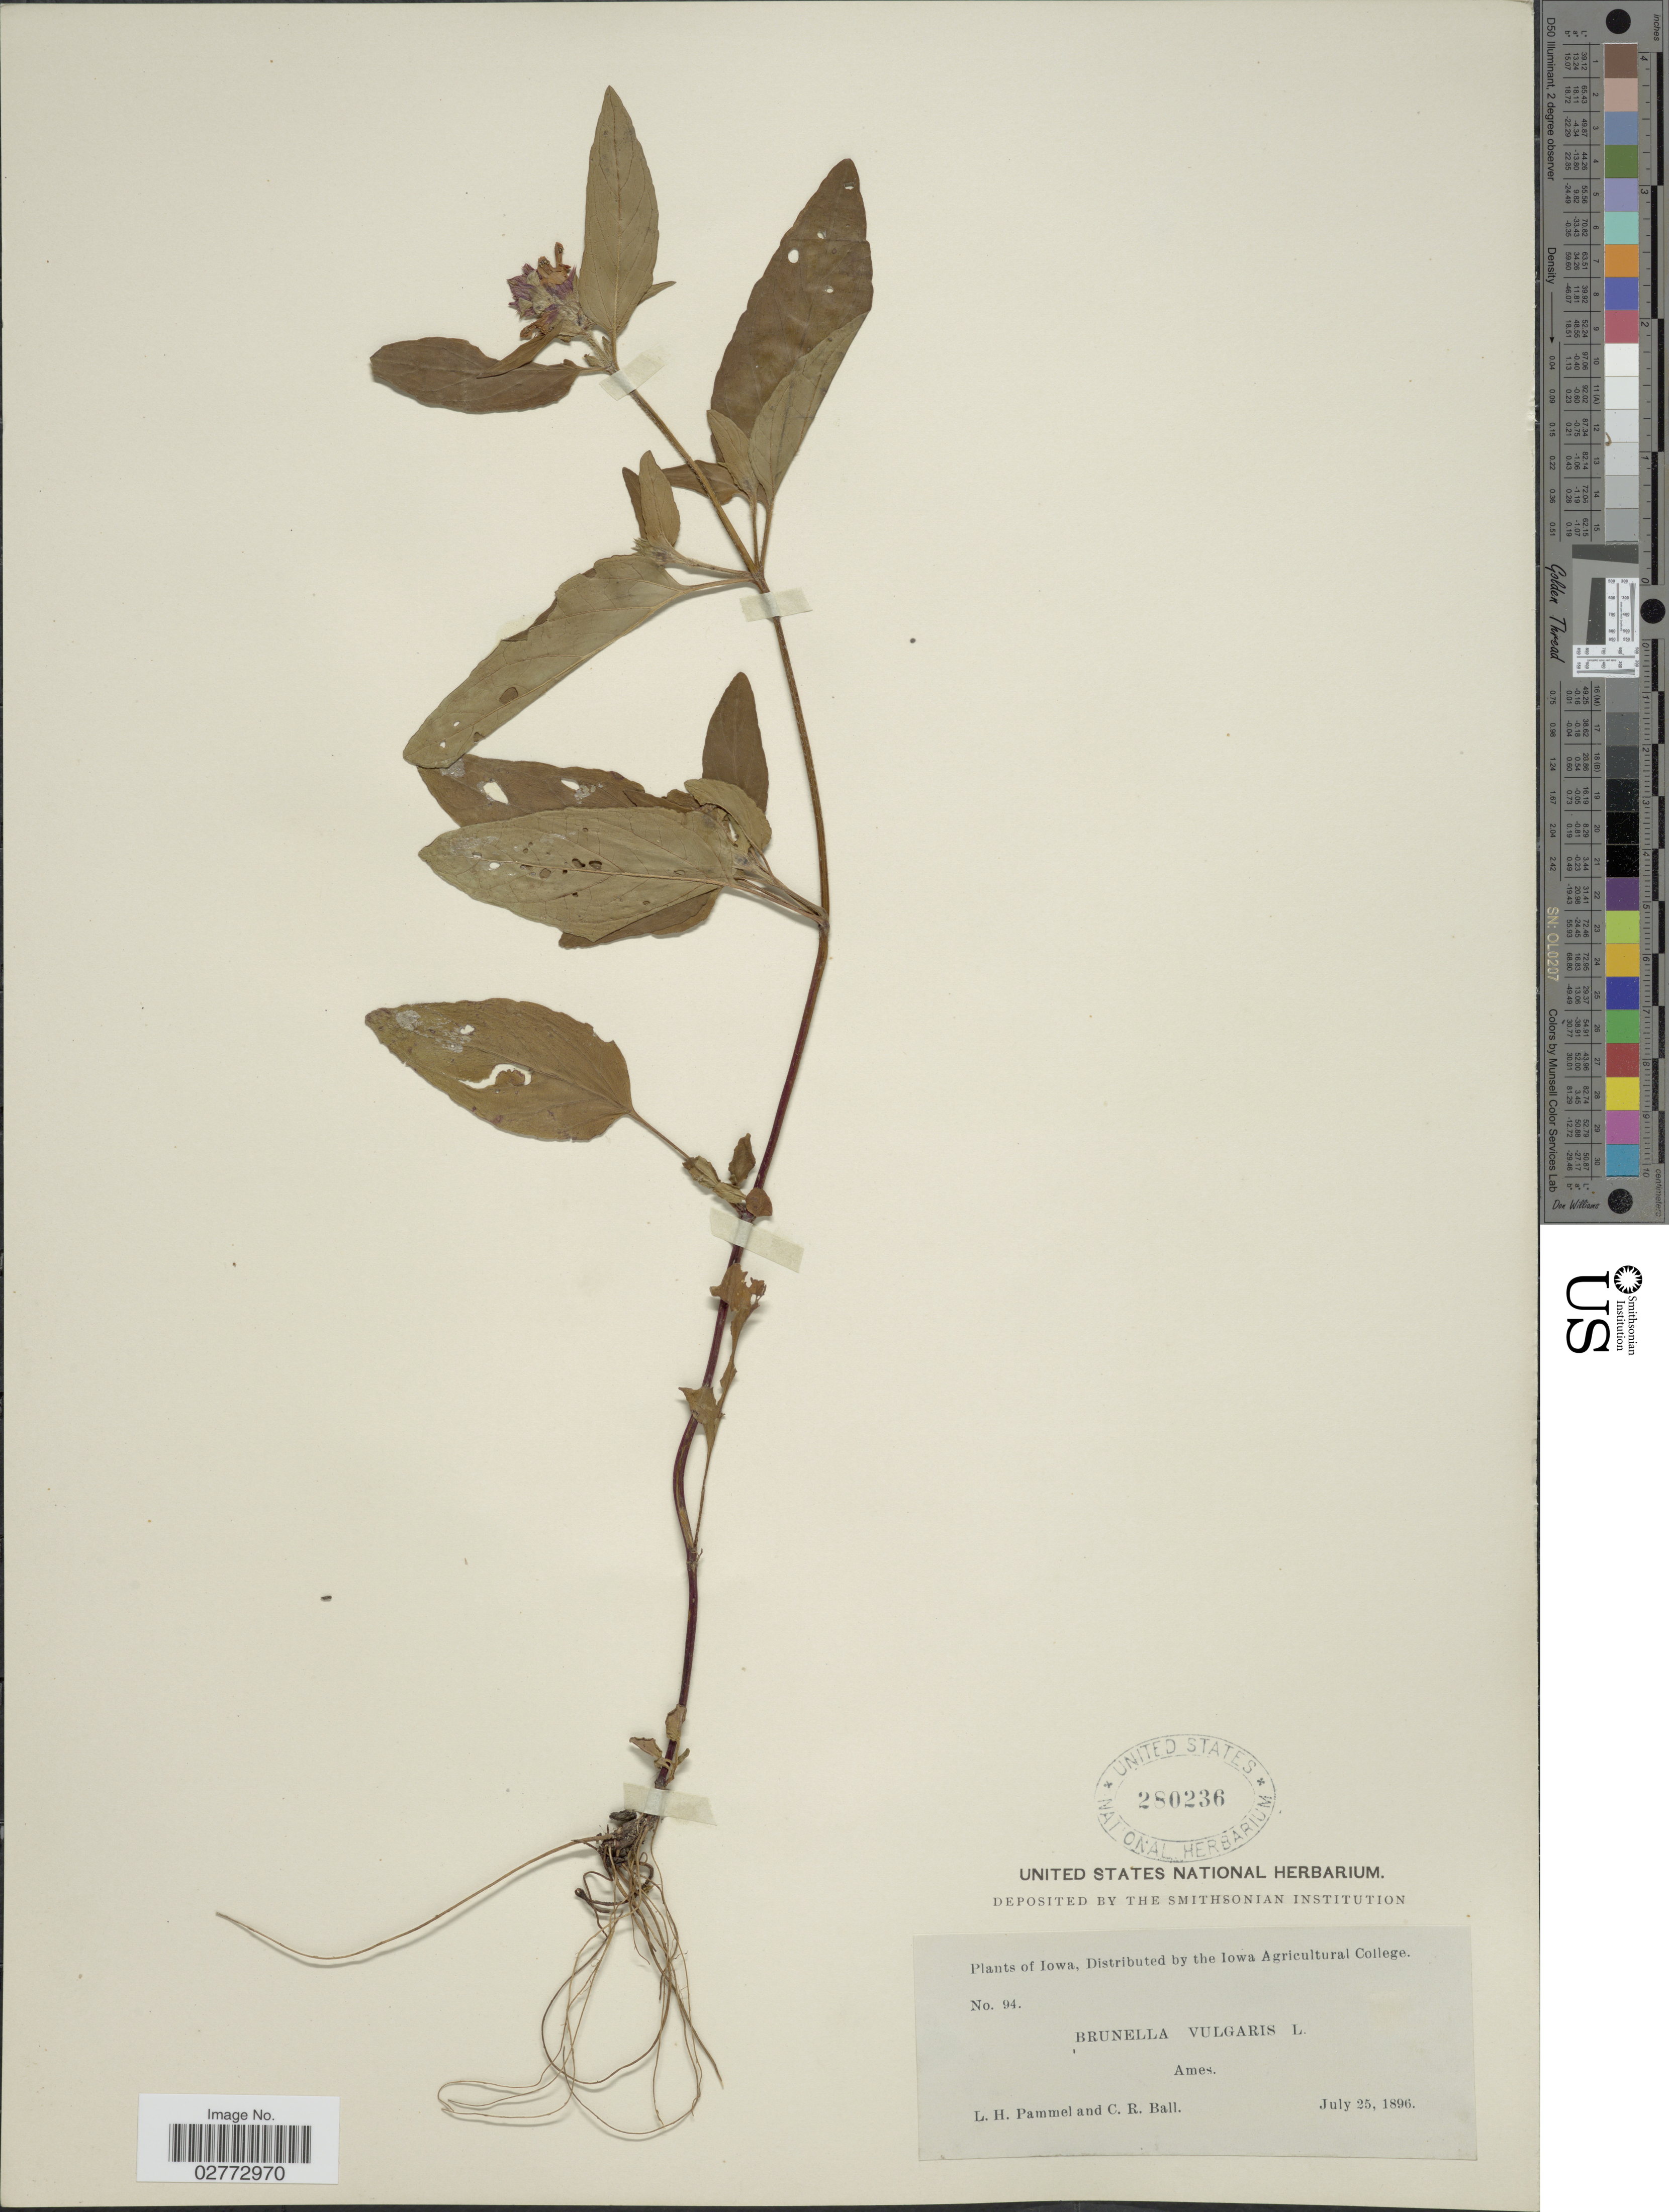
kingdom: Plantae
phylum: Tracheophyta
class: Magnoliopsida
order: Lamiales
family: Lamiaceae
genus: Prunella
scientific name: Prunella vulgaris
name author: L.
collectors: L. Pammel & C. R. Ball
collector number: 94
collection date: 1896-07-25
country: United States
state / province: Iowa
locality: Ames.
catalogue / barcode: US 280236